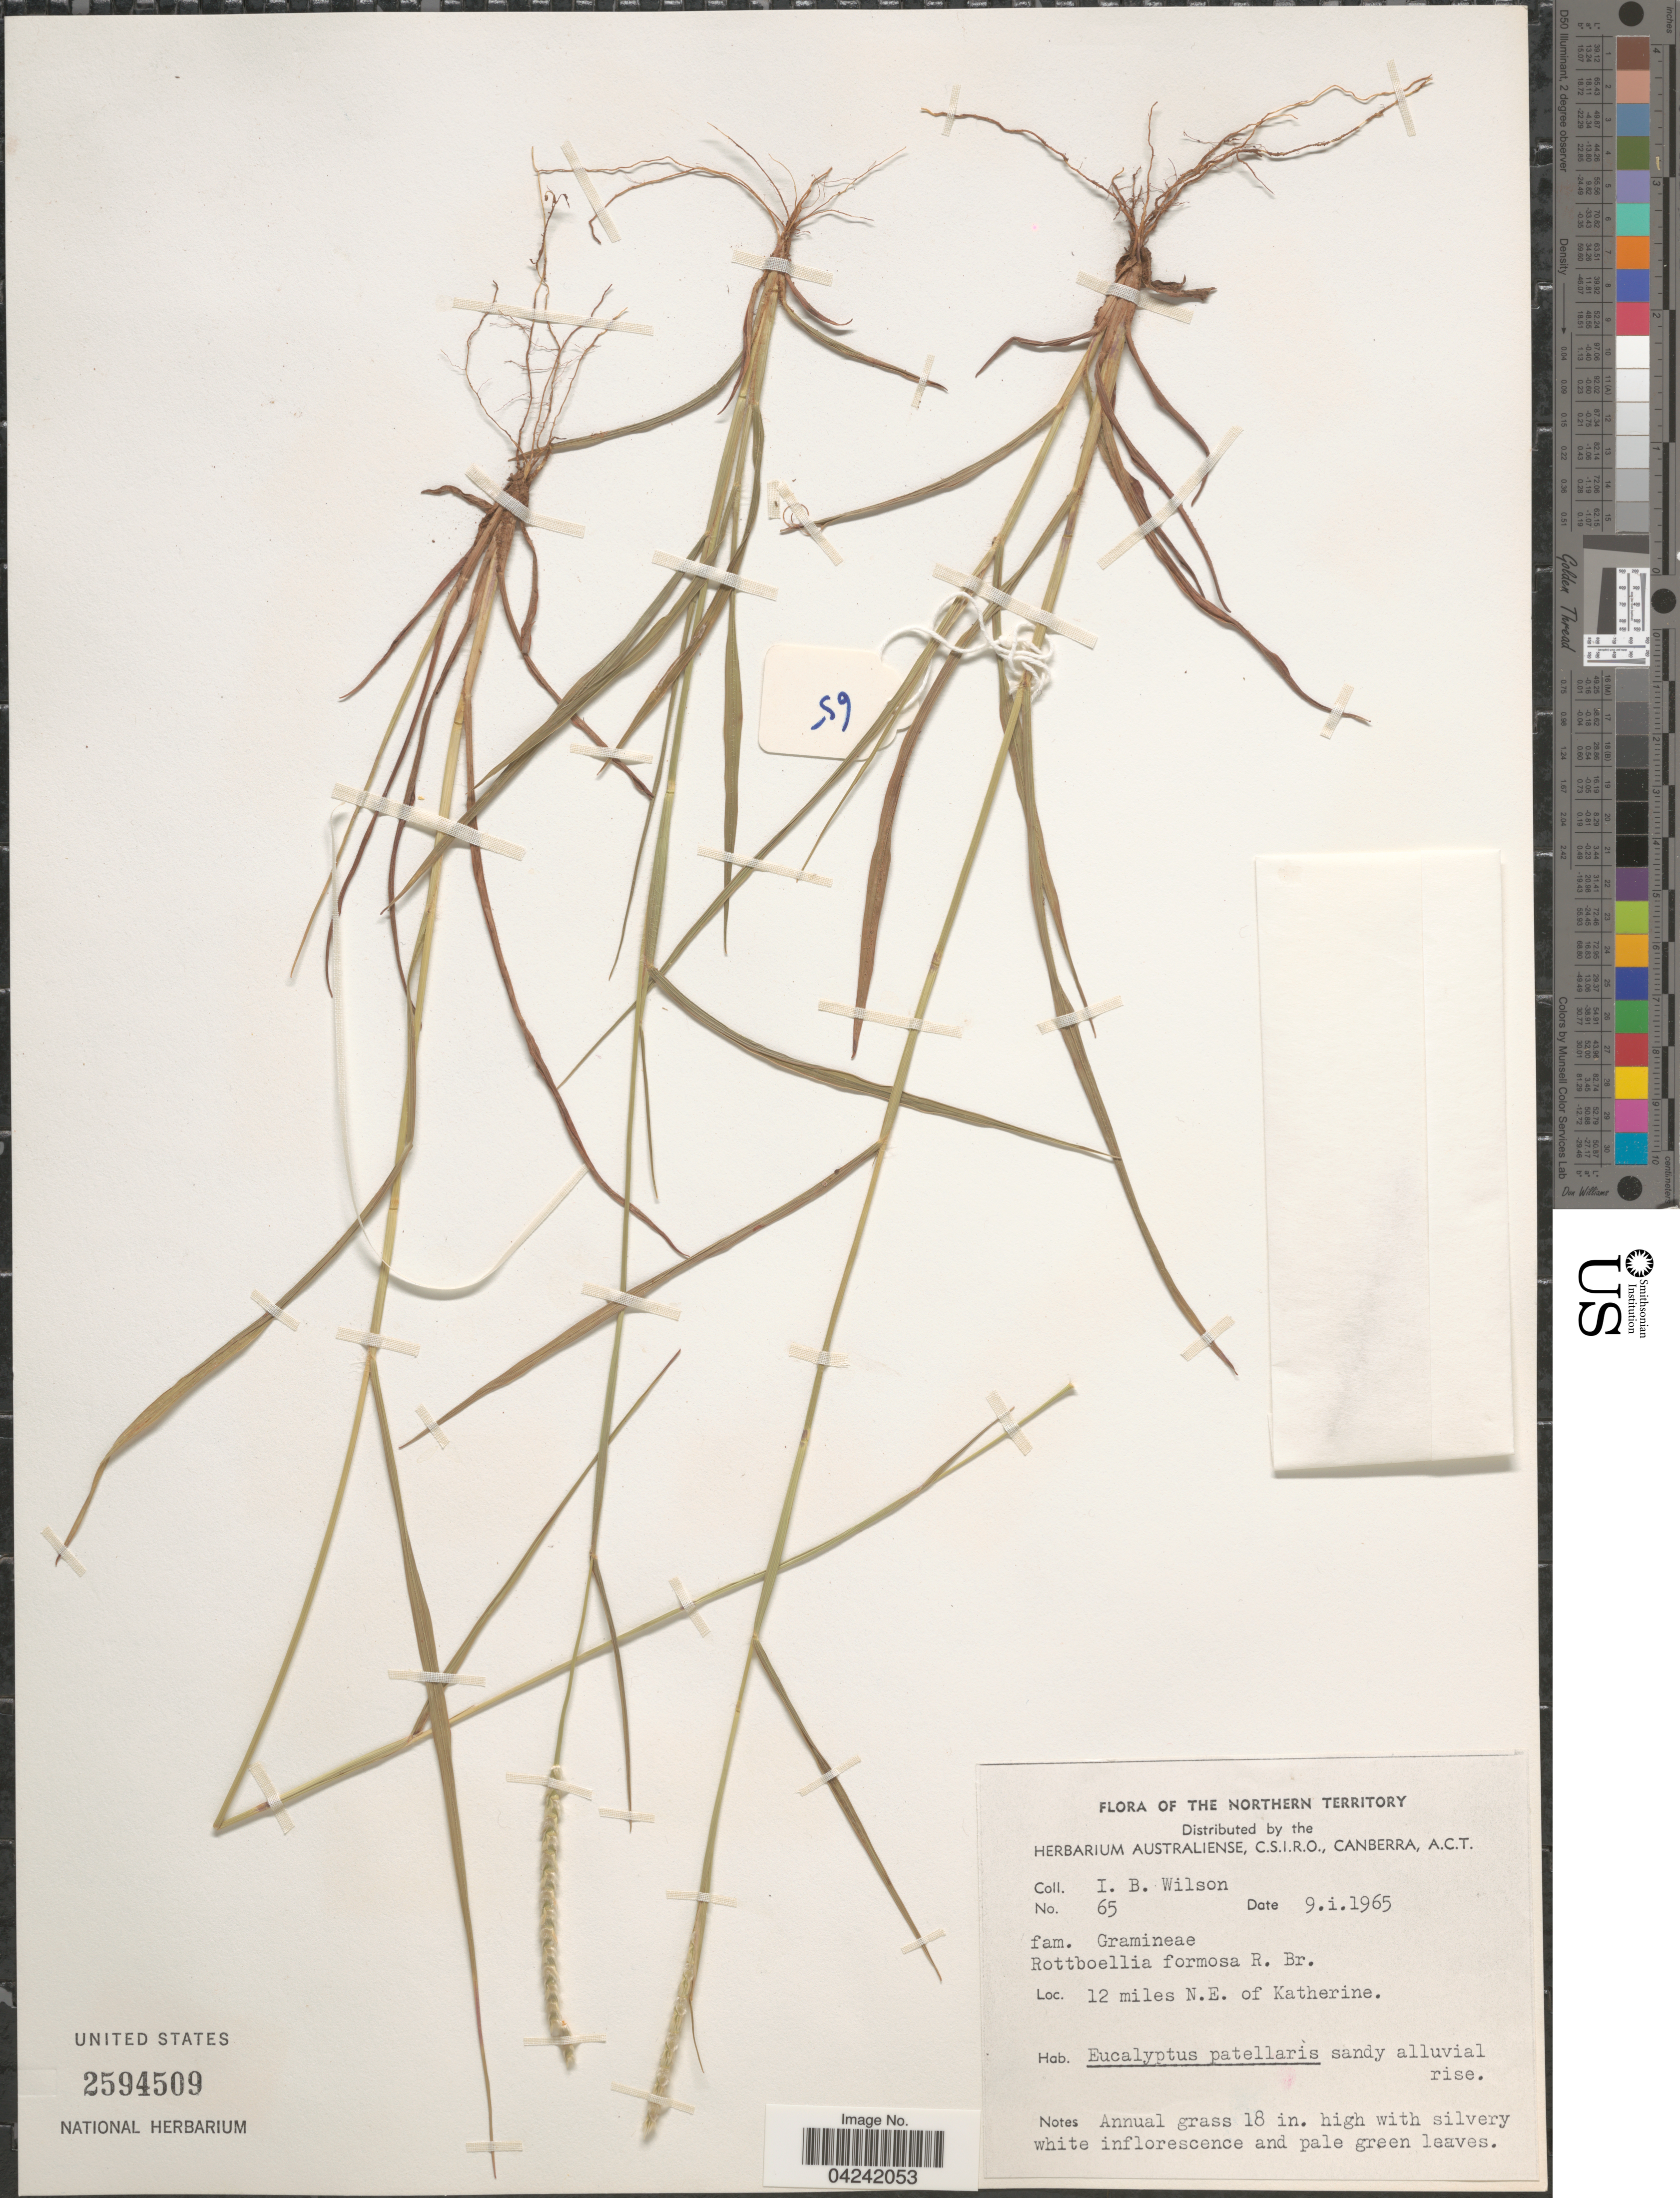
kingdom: Plantae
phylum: Tracheophyta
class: Liliopsida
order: Poales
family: Poaceae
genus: Mnesithea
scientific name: Mnesithea formosa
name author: (R. Br.) de Koning & Sosef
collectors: I. B. Wilson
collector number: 65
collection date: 1965-01-09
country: Australia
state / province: Northern Territory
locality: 12 miles N.E. of Katherine.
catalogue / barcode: US 2594509